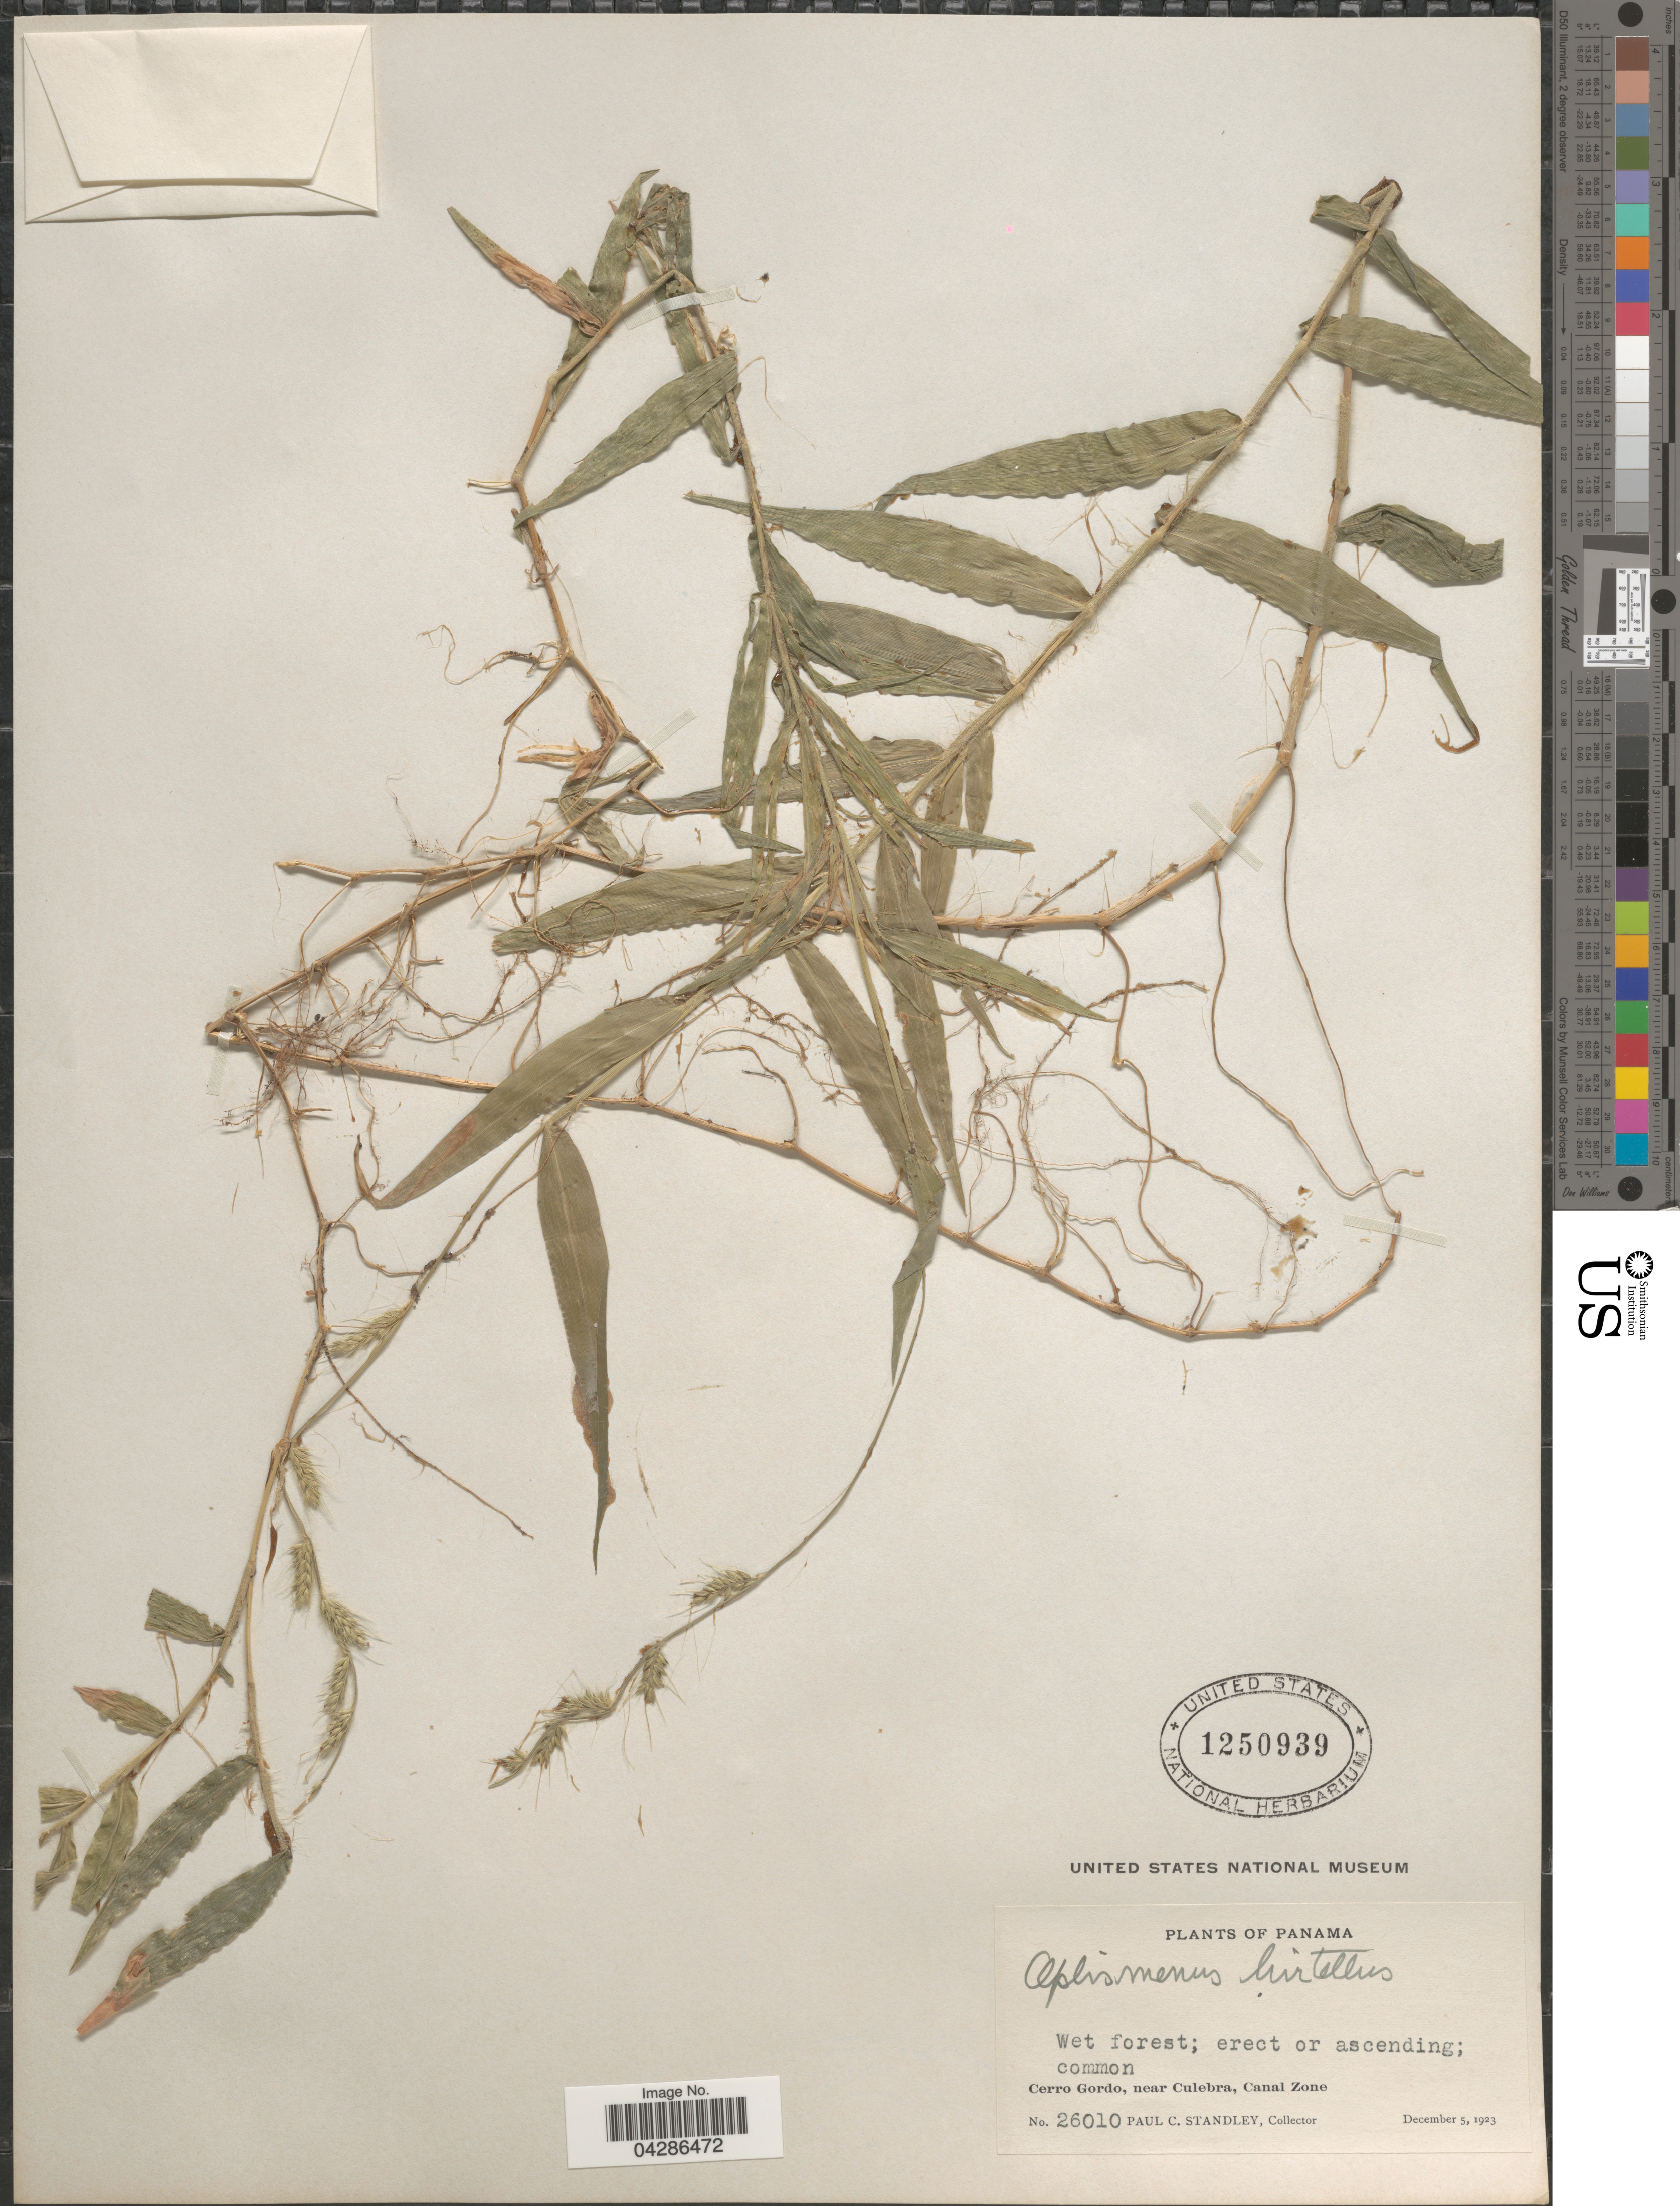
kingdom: Plantae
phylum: Tracheophyta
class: Liliopsida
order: Poales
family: Poaceae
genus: Oplismenus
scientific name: Oplismenus hirtellus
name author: (L.) P. Beauv.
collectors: P. C. Standley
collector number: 26010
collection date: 1923-12-05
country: Panama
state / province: Colón / Panamá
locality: Cerro Gordo, near Culebra, Canal Zone.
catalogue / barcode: US 1250939